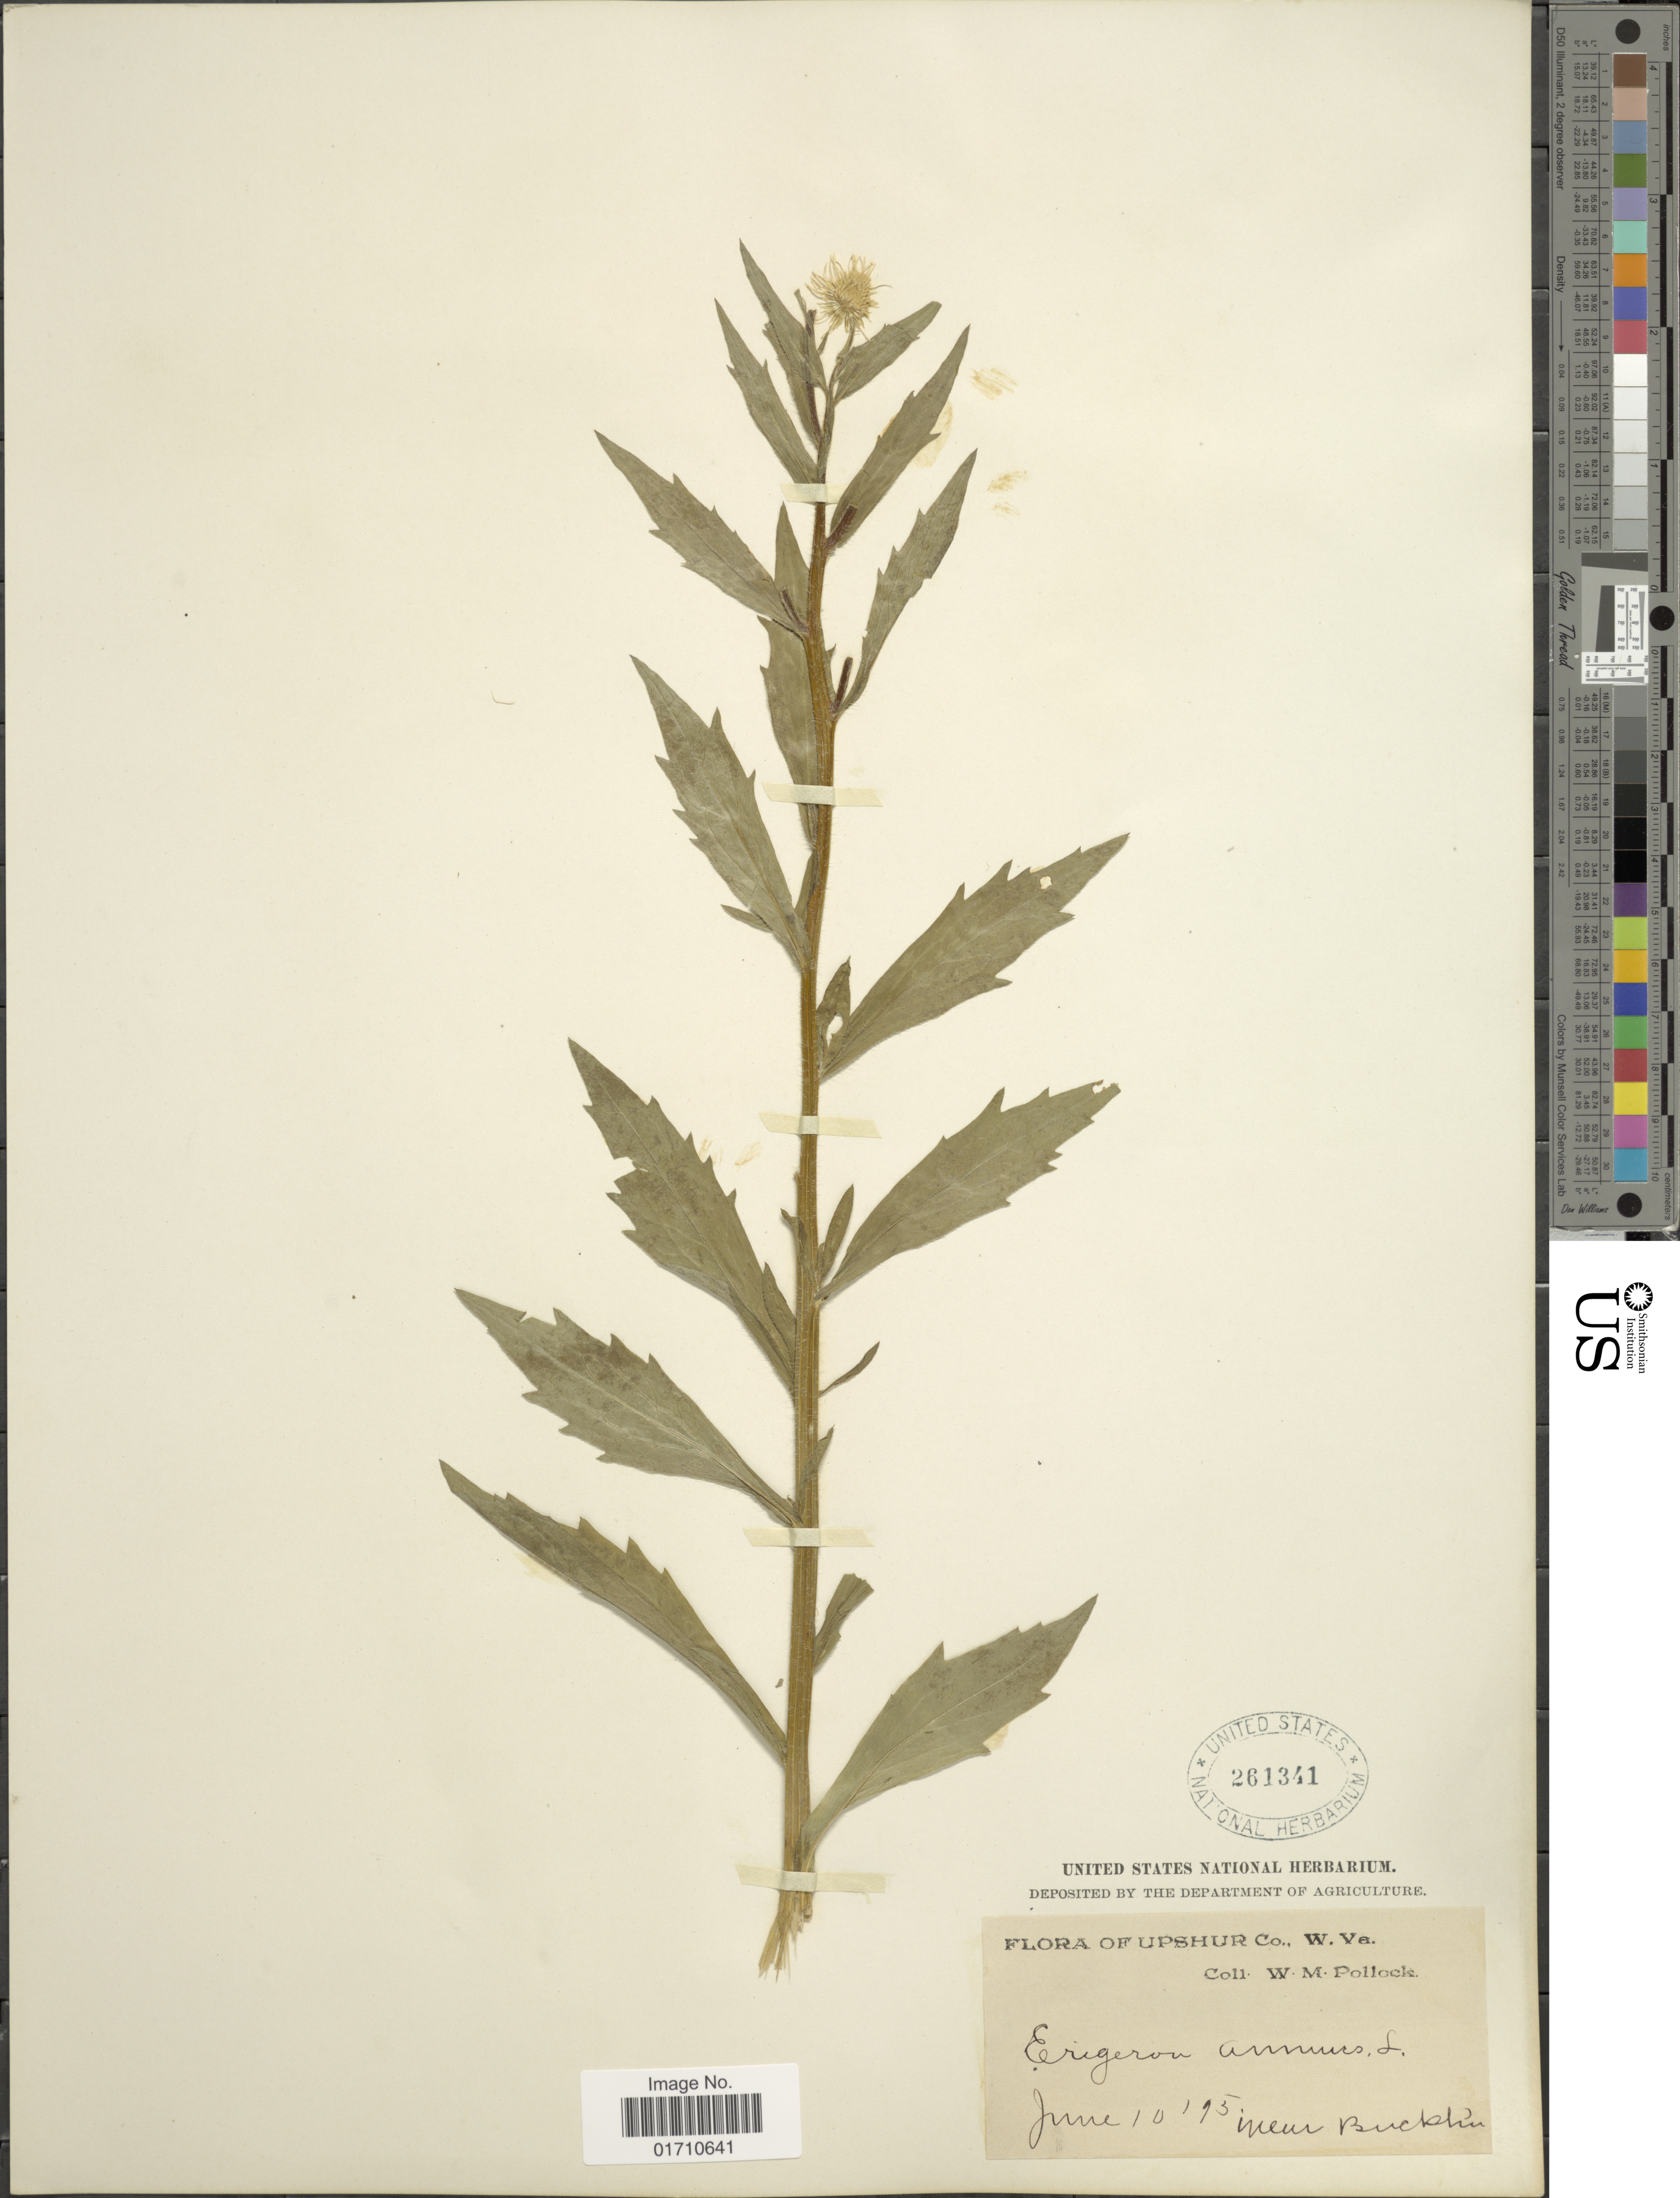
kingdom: Plantae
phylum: Tracheophyta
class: Magnoliopsida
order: Asterales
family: Asteraceae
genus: Erigeron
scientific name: Erigeron annuus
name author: (L.) Pers.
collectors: W. M. Pollock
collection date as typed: Transcribed d/m/y: 10/6/95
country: United States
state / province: Vermont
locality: Upshur Co., W. Va. near Bucklin.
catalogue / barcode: US 261341